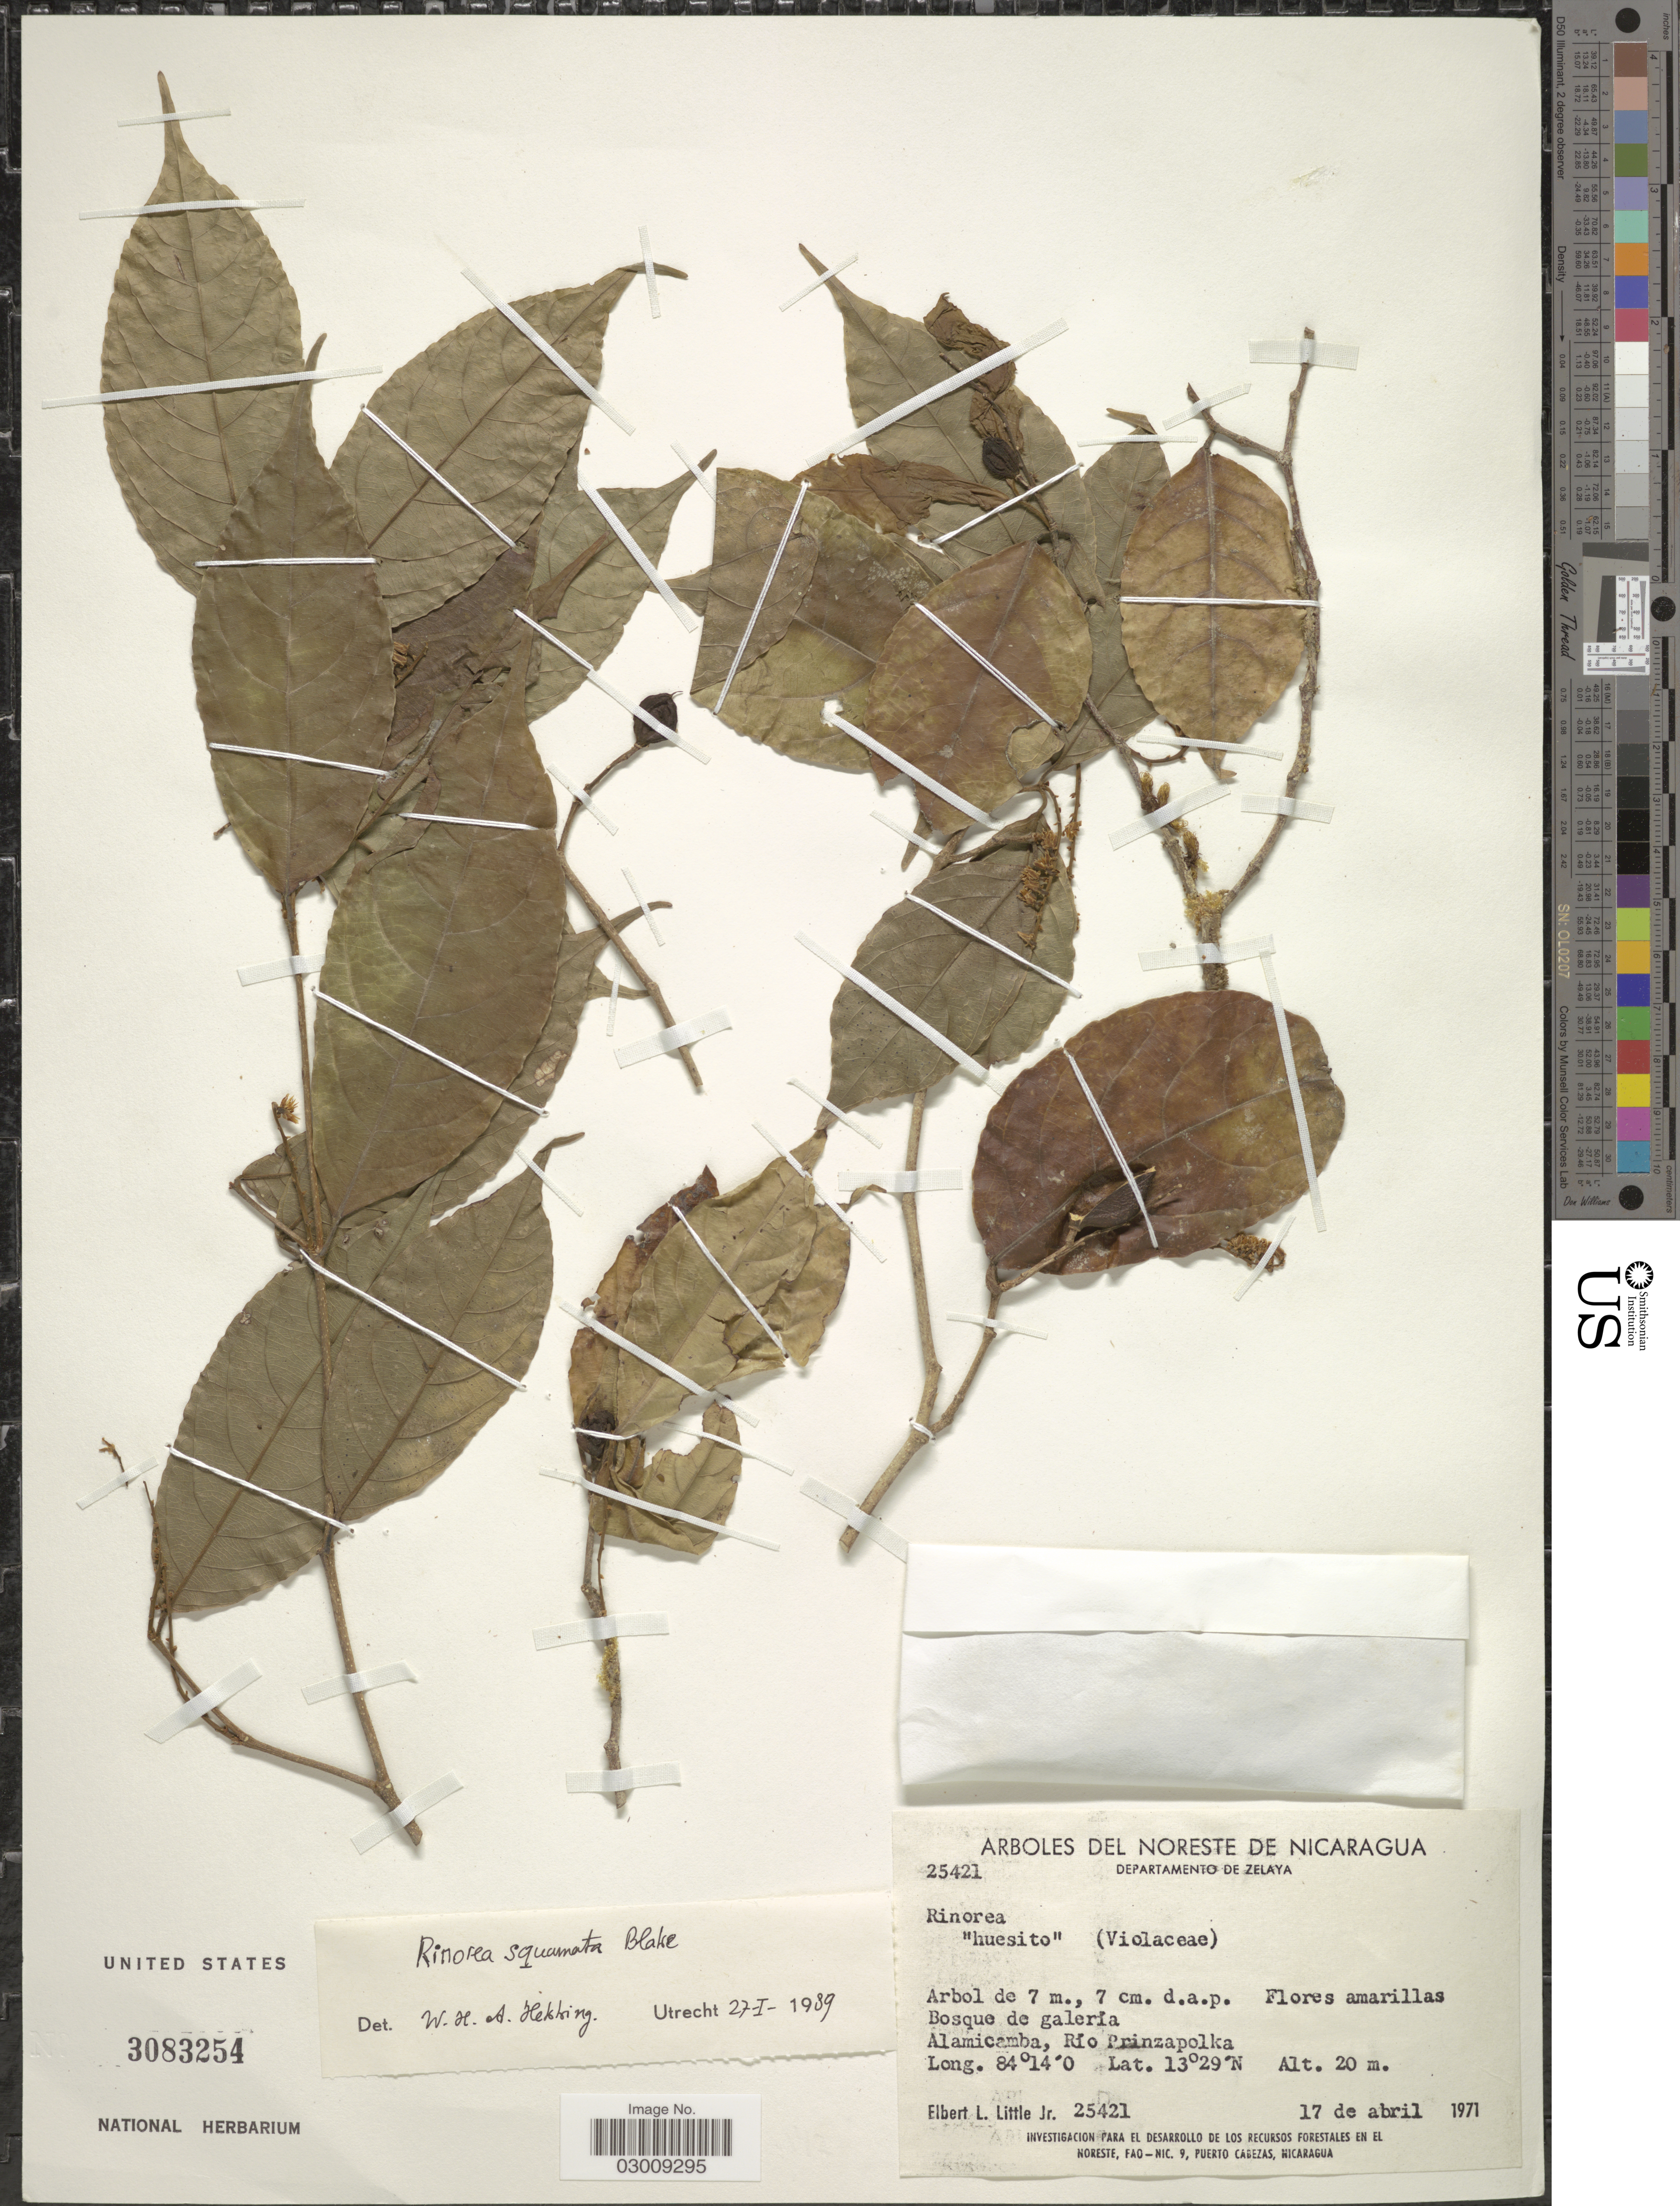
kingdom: Plantae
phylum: Tracheophyta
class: Magnoliopsida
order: Malpighiales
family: Violaceae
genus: Rinorea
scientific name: Rinorea squamata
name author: S.F. Blake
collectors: E. L. Little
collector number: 25421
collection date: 1971-04-17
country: Nicaragua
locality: Noreste de Nicaragua. Departamento de Zelaya. Alamicamba, Río Prinzapolka.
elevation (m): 20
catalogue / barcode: US 3083254